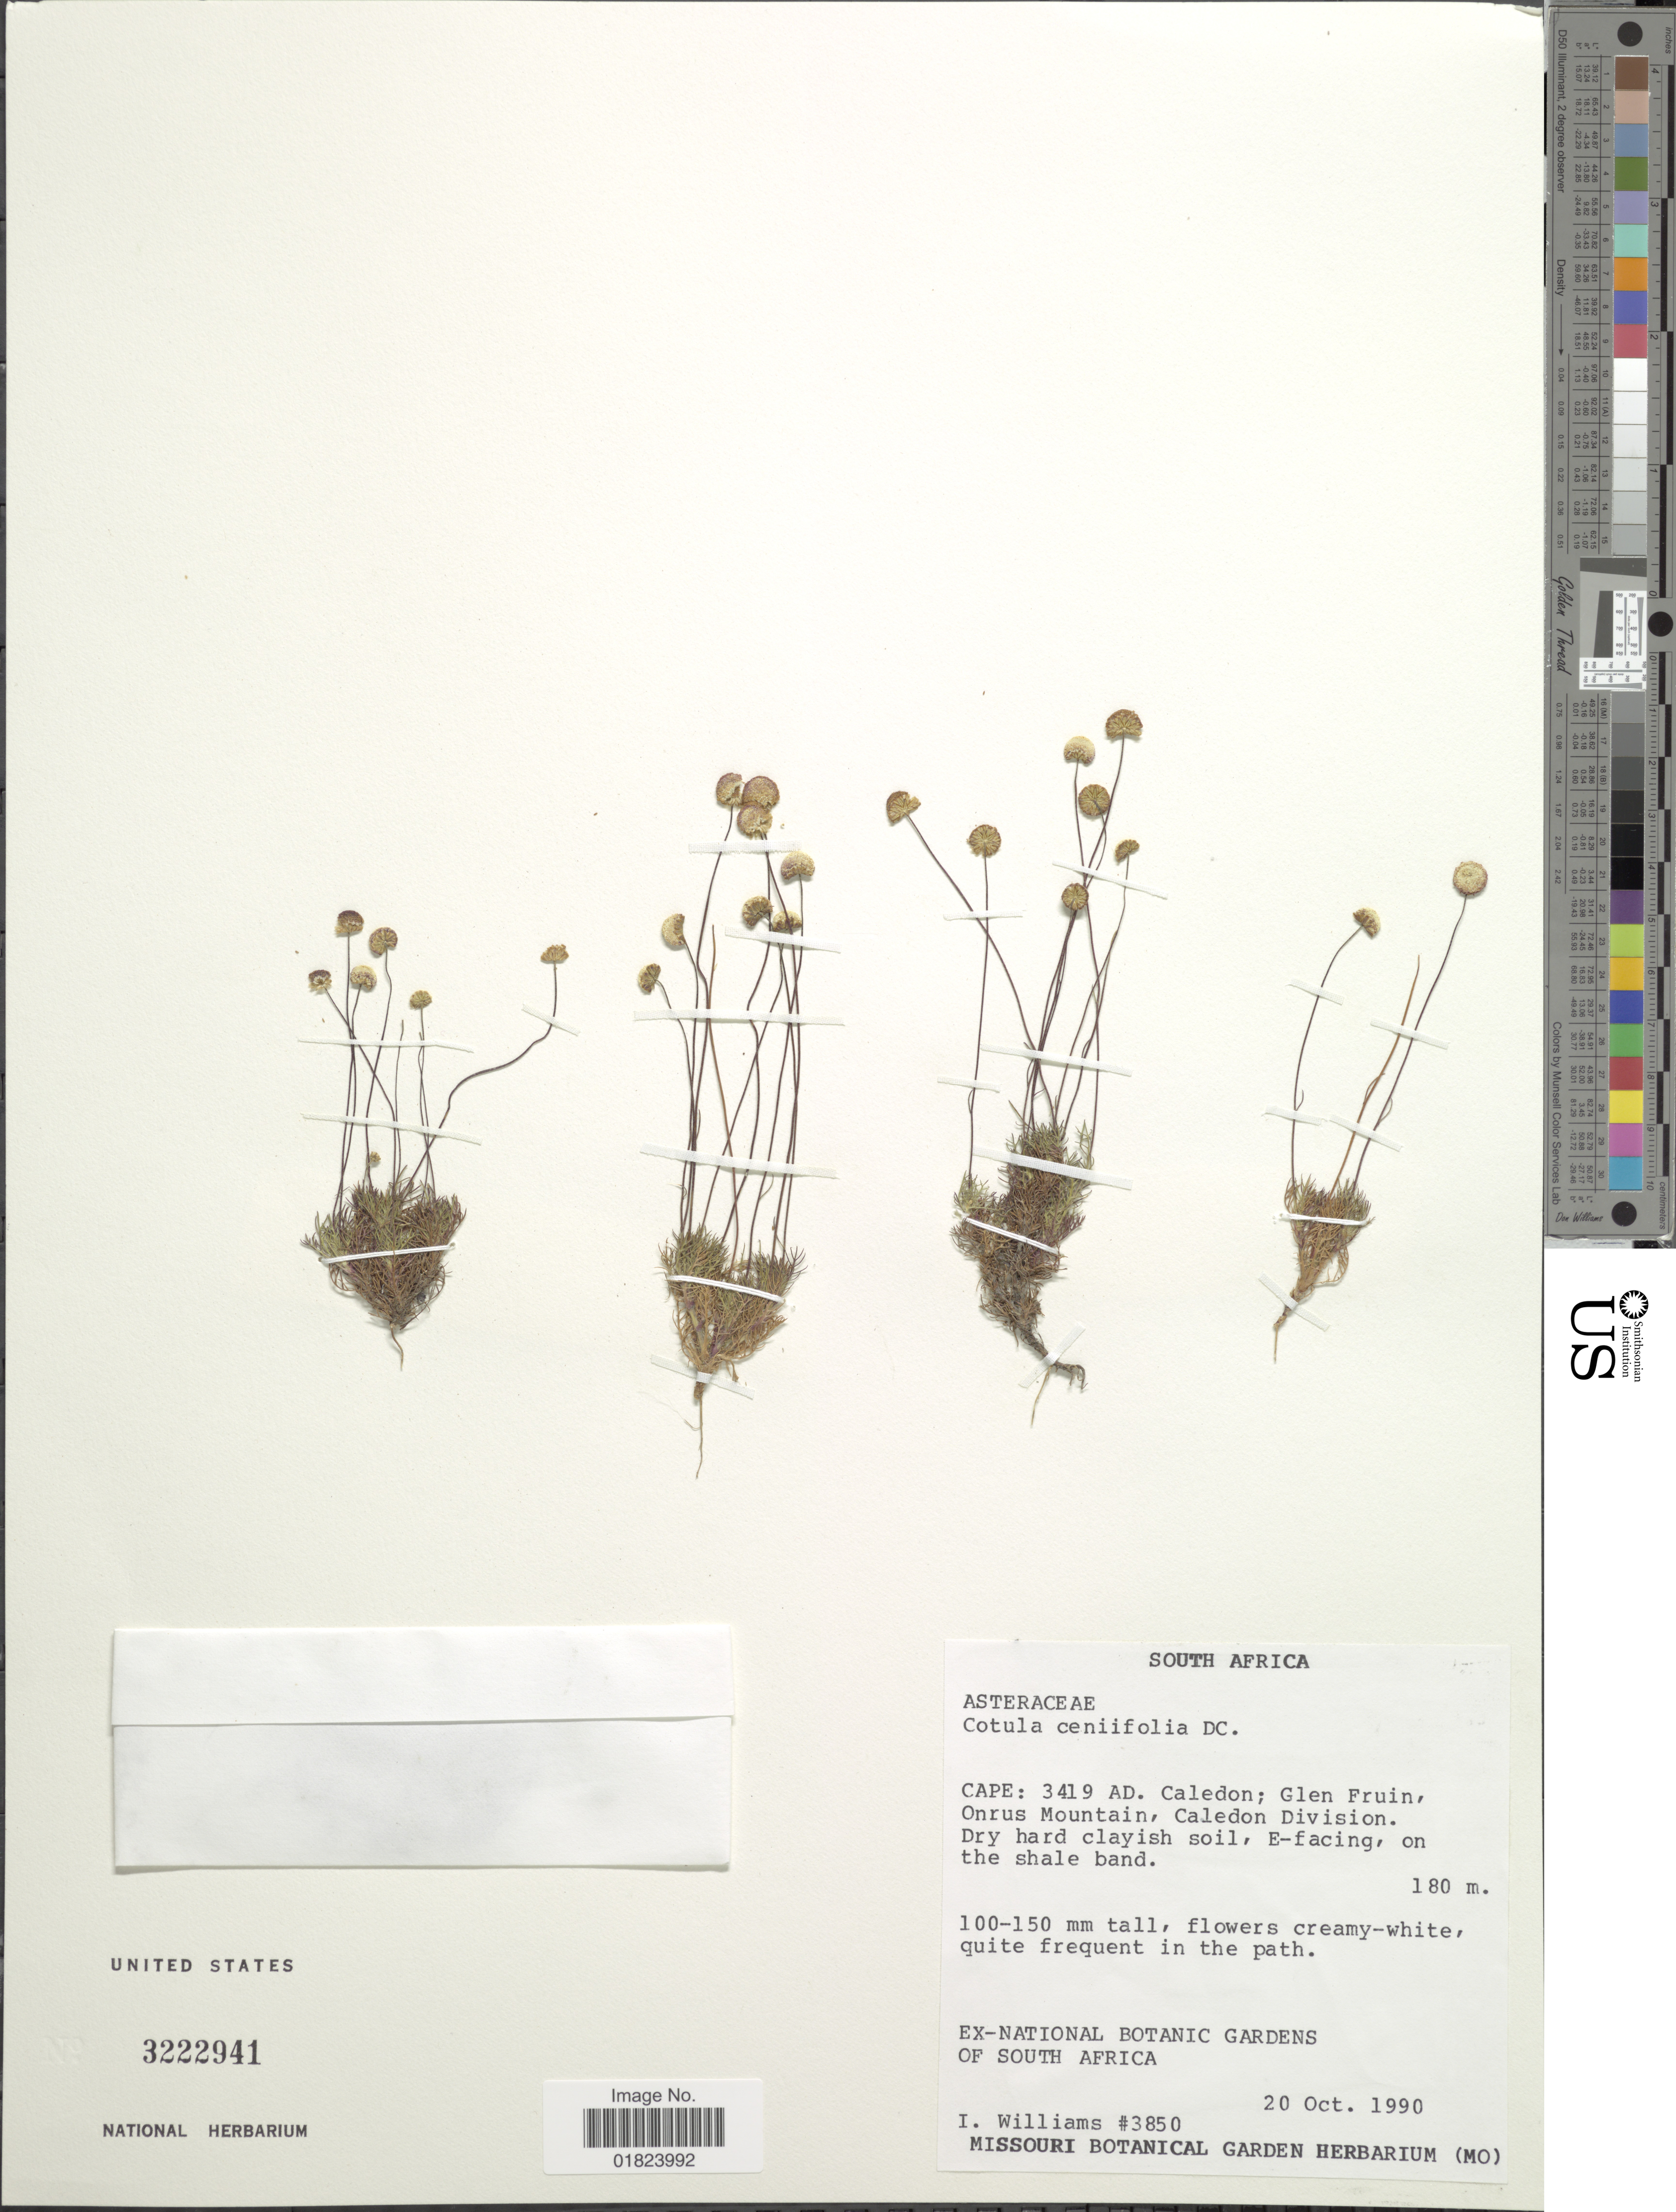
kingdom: Plantae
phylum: Tracheophyta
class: Magnoliopsida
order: Asterales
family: Asteraceae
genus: Cotula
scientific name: Cotula ceniifolia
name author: DC.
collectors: I. Williams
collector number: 3850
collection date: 1990-10-20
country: South Africa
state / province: Western Cape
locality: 3419 AD, Caledon; Glen Fruin, Onrus Mountain, Caledon Division, E-facing, on the shale band.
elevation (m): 180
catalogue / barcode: US 3222941